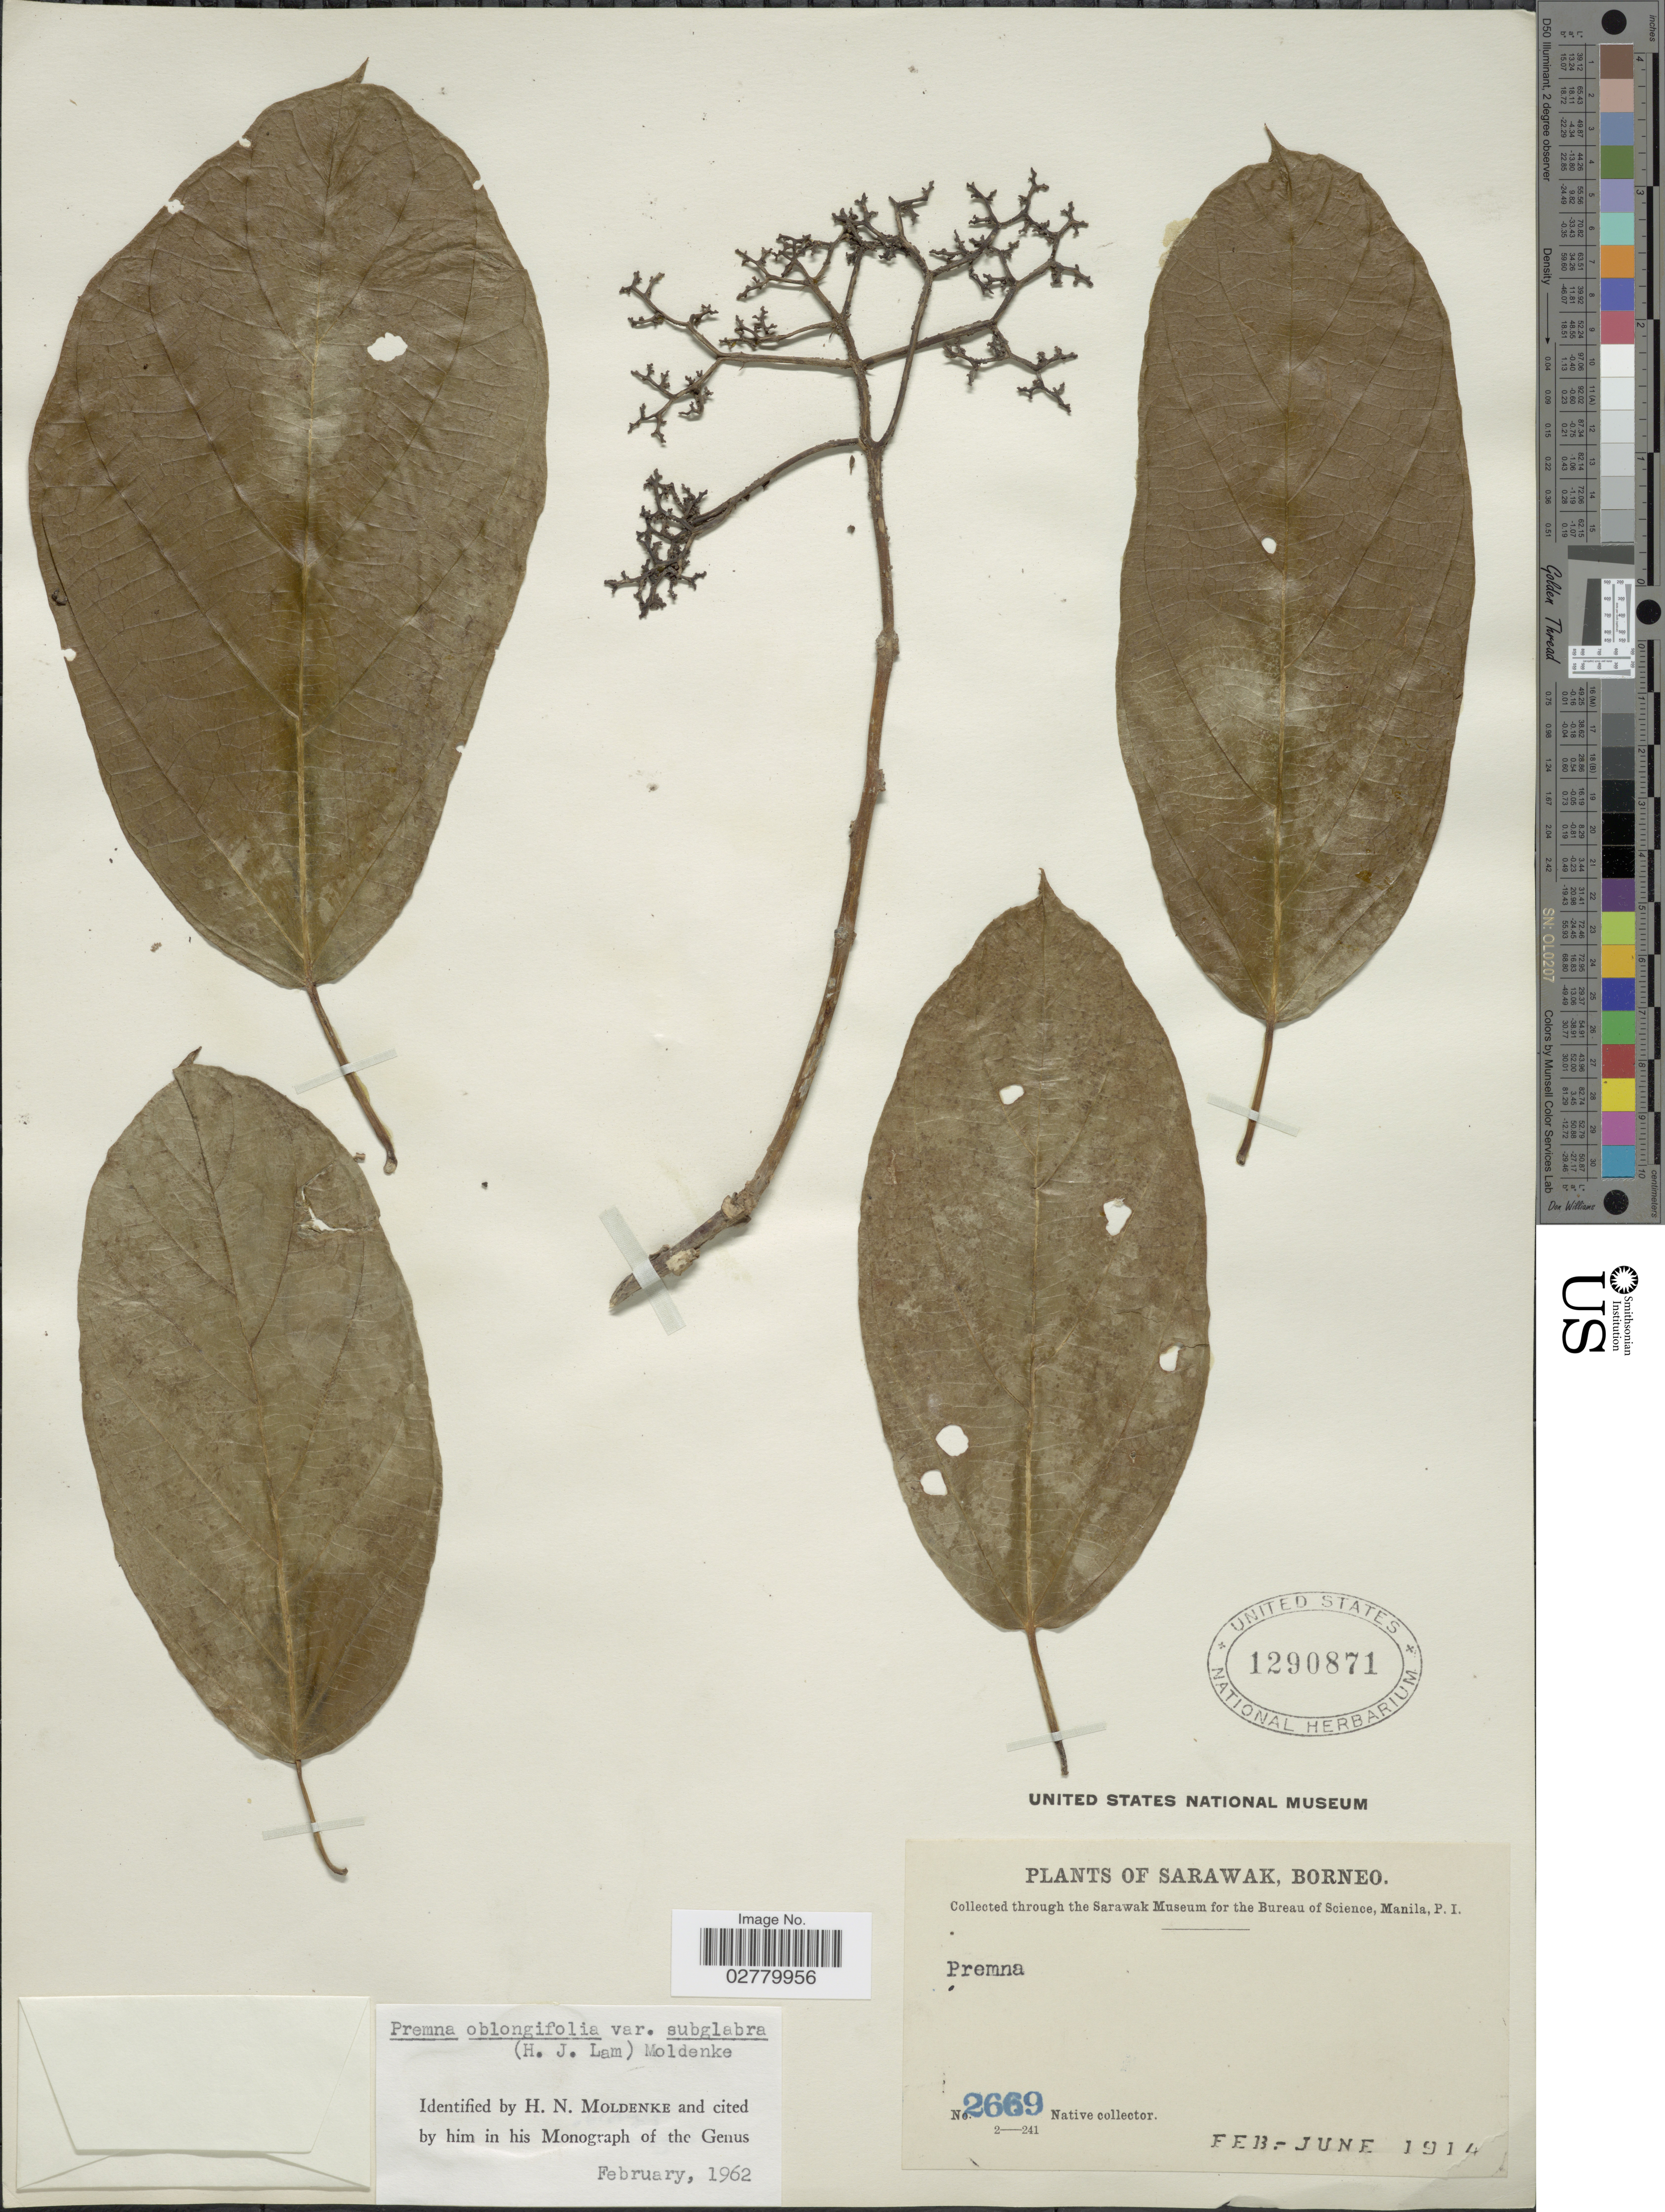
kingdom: Plantae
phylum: Tracheophyta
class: Magnoliopsida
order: Lamiales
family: Lamiaceae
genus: Premna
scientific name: Premna oblongifolia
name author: Merr.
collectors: Native collector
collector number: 2669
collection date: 1914-02/1914-06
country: Malaysia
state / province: Sarawak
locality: Borneo.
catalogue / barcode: US 1290871